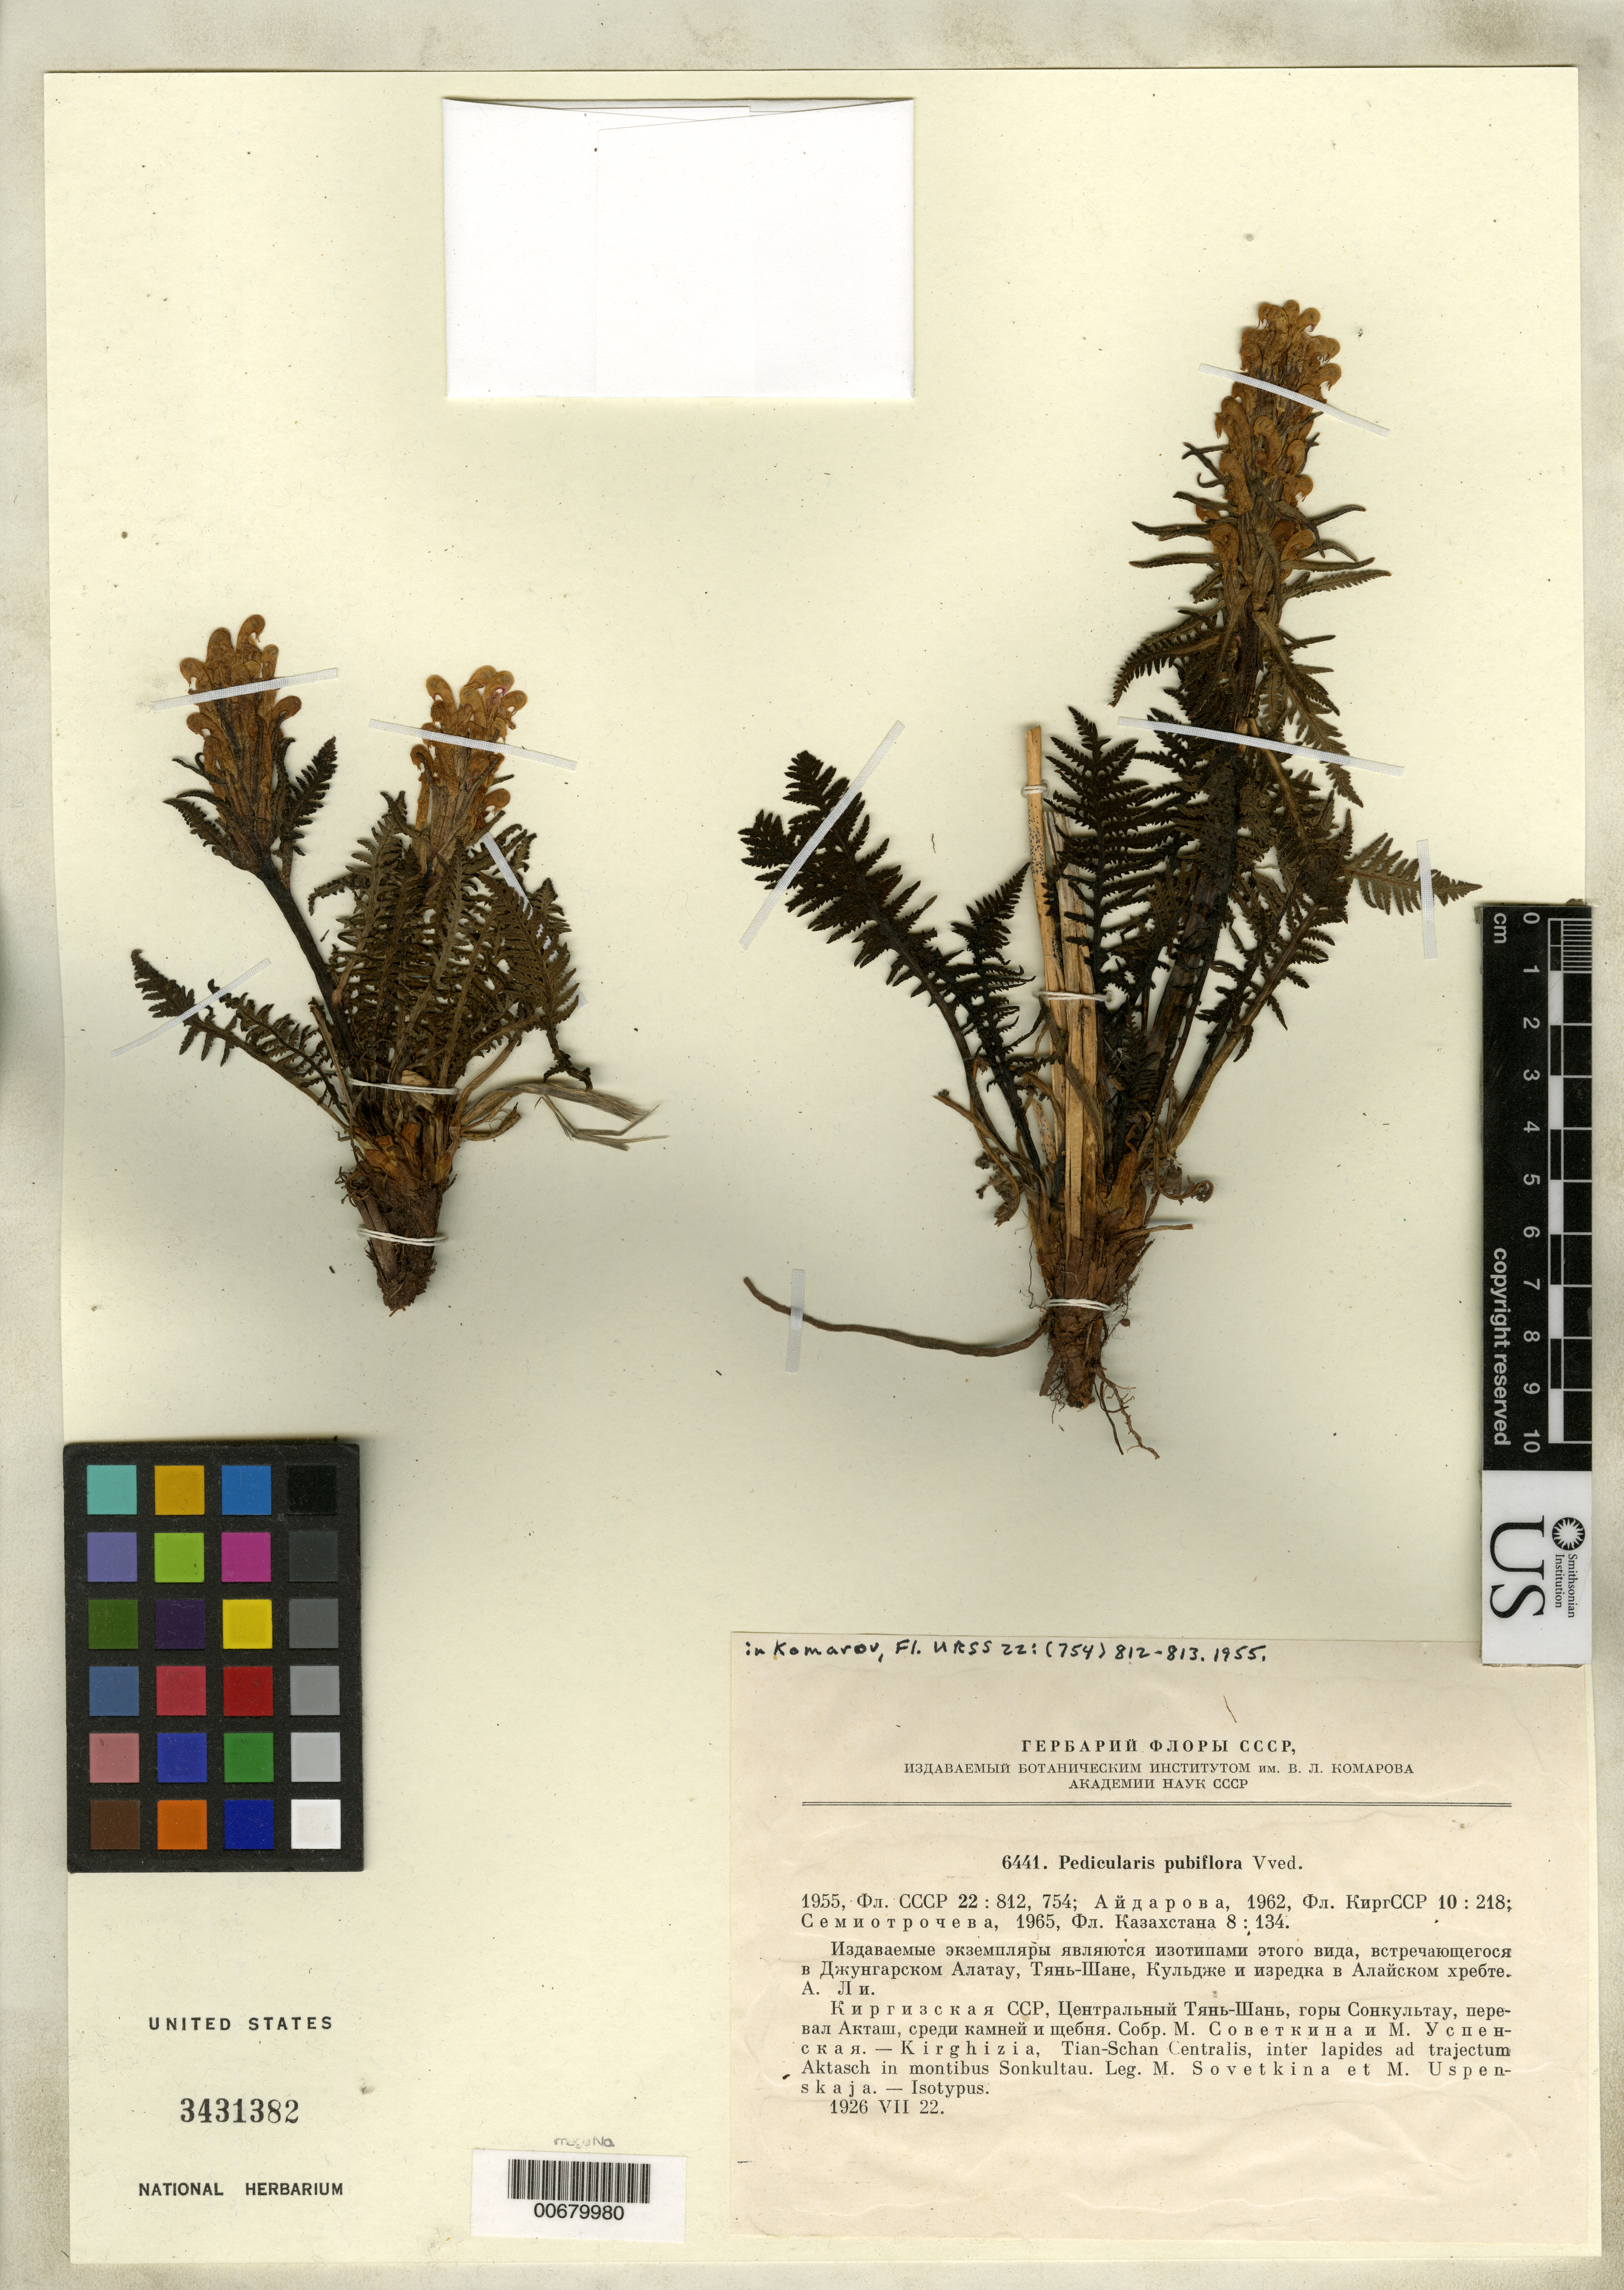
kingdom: Plantae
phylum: Tracheophyta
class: Magnoliopsida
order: Lamiales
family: Orobanchaceae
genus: Pedicularis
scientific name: Pedicularis pubiflora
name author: Vved.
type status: Isotype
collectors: M. Sovetkina & M. Uspenskaja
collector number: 6441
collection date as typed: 22 Jul 1926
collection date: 1926-07-22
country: Kyrgyzstan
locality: Tian-Schan Centralis, imter lapides ad trajectum Aktasch in montibus Sonkultau.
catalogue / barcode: US 3431382